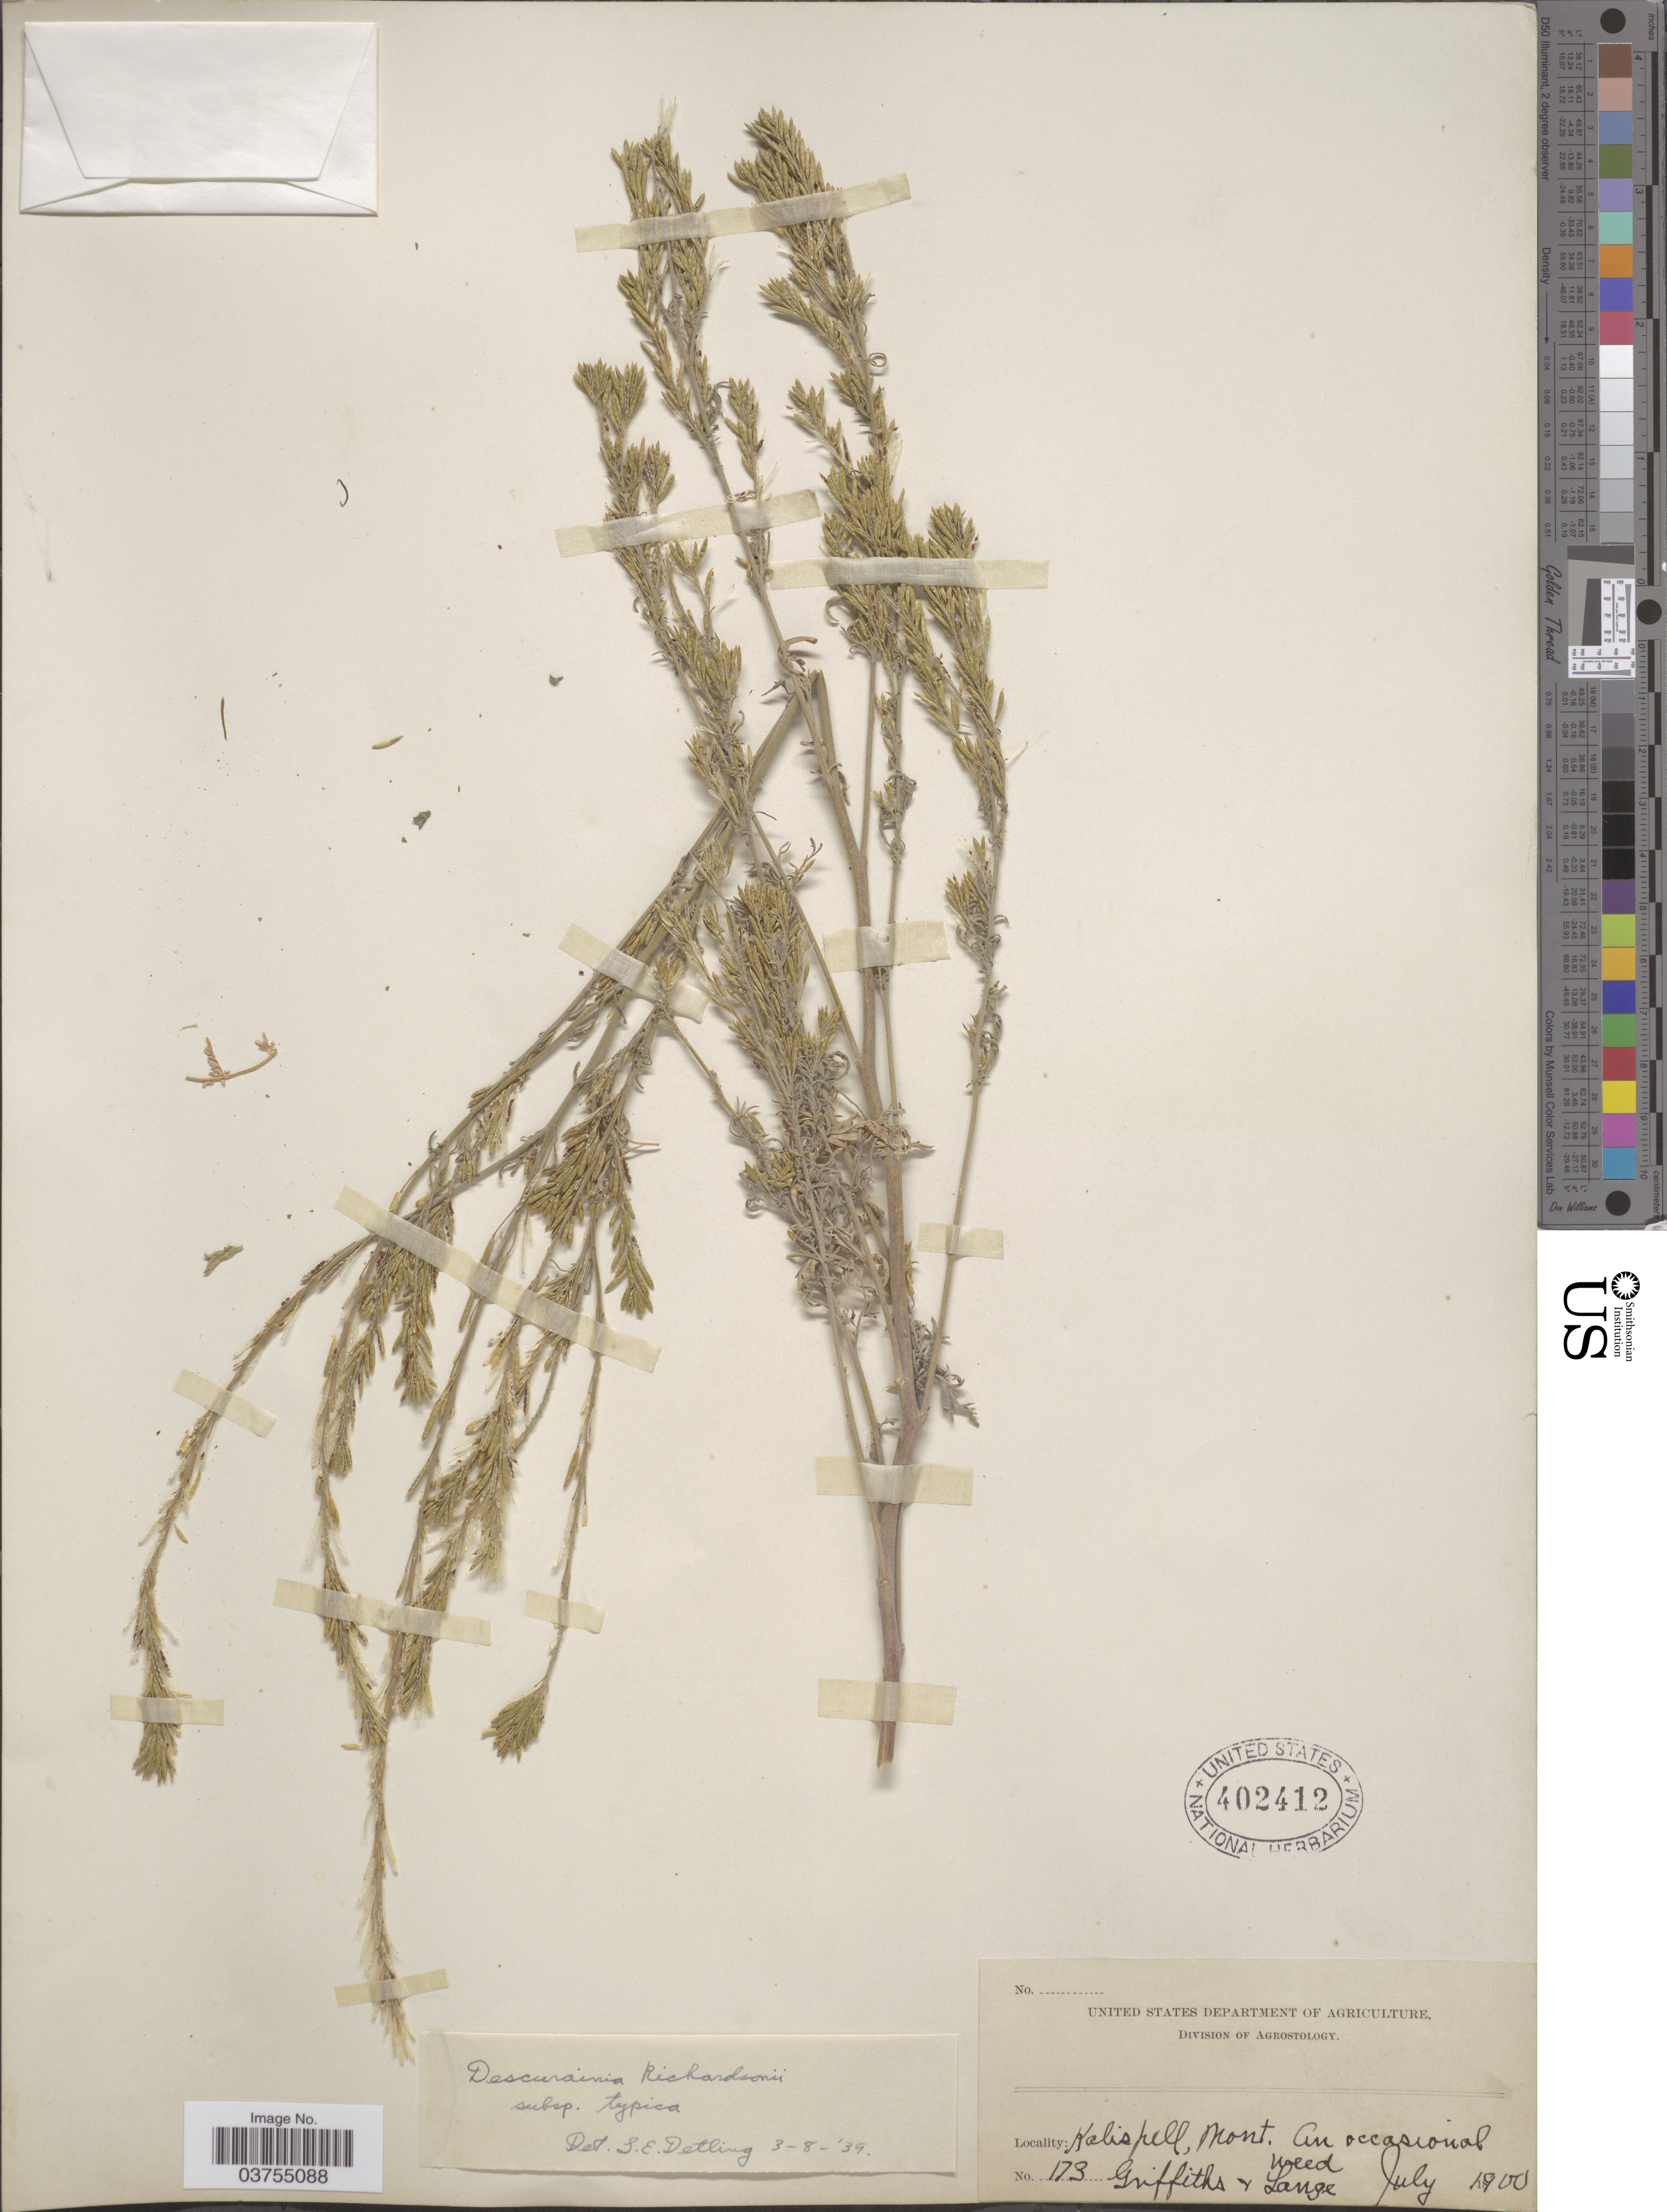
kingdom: Plantae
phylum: Tracheophyta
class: Magnoliopsida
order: Brassicales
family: Brassicaceae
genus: Descurainia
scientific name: Descurainia richardsonii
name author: (C.A. Mey.) O.E. Schulz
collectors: -- Griffiths & -- Lange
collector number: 173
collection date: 1900-07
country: United States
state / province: Montana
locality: Kalispell.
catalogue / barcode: US 402412